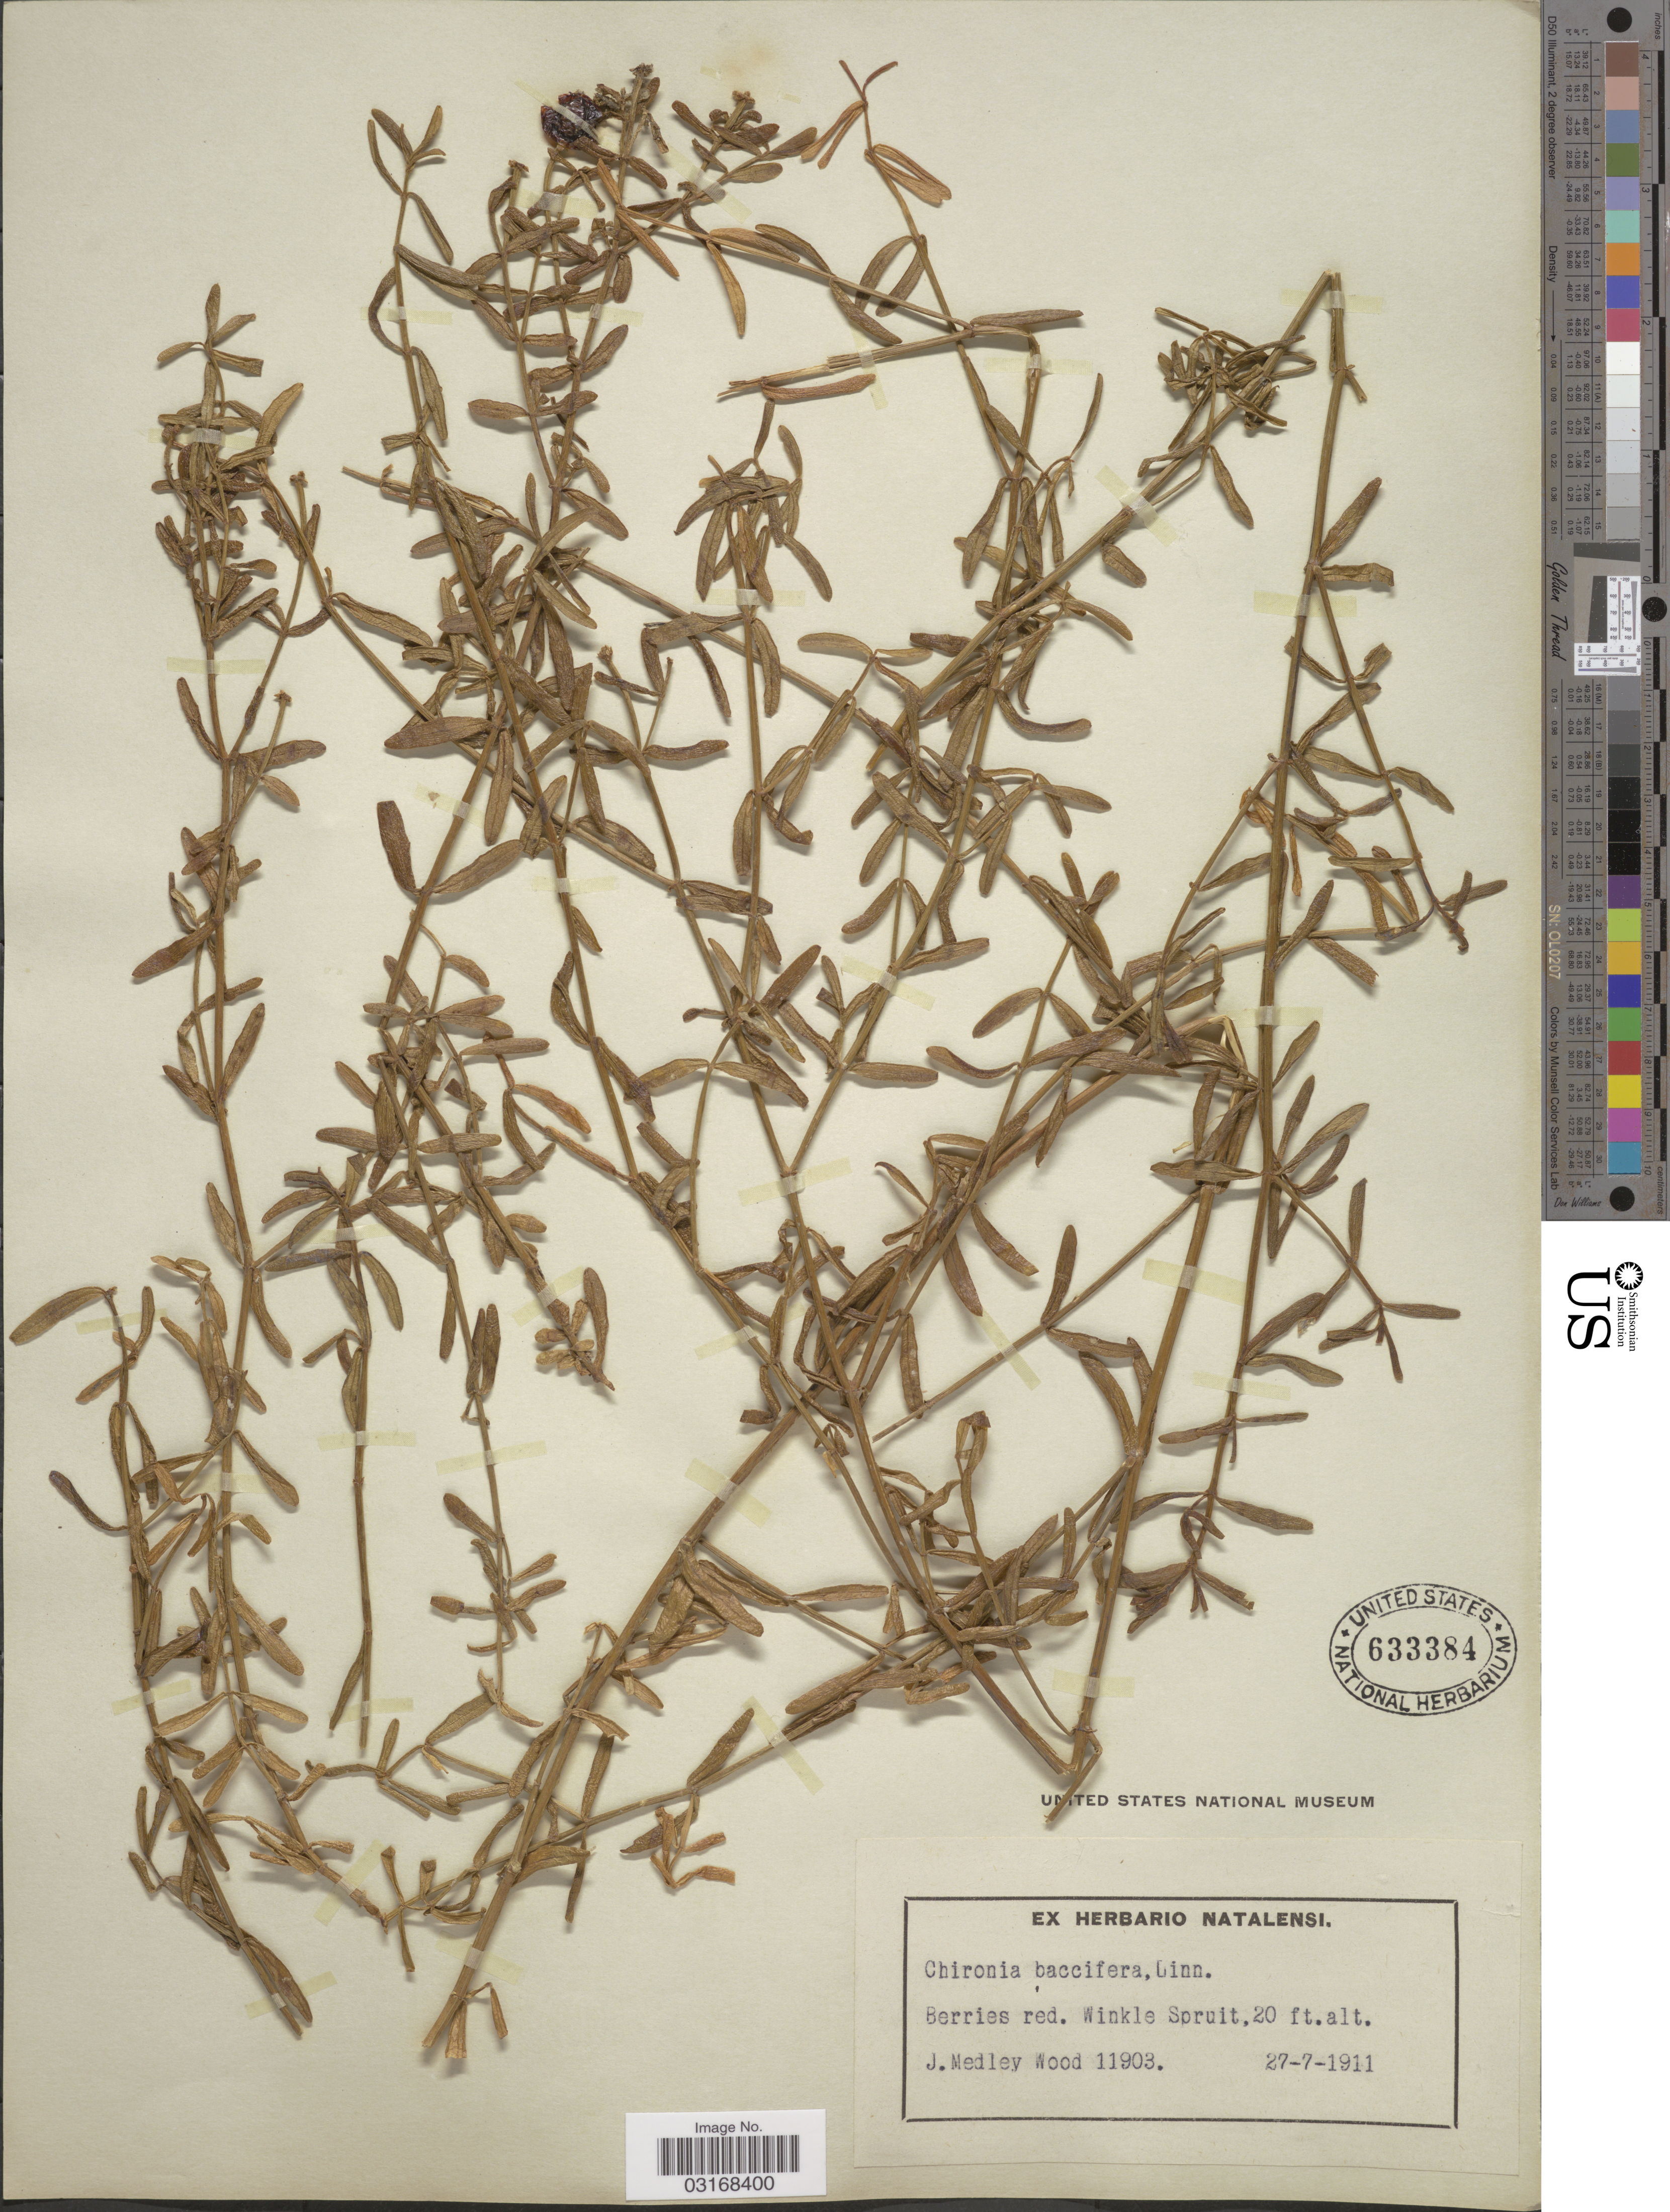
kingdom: Plantae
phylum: Tracheophyta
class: Magnoliopsida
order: Gentianales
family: Gentianaceae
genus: Chironia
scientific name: Chironia baccifera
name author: L.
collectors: J. M. Wood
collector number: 11903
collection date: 1911-07-27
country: South Africa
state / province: KwaZulu-Natal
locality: Winkle Spruit.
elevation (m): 6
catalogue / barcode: US 633384